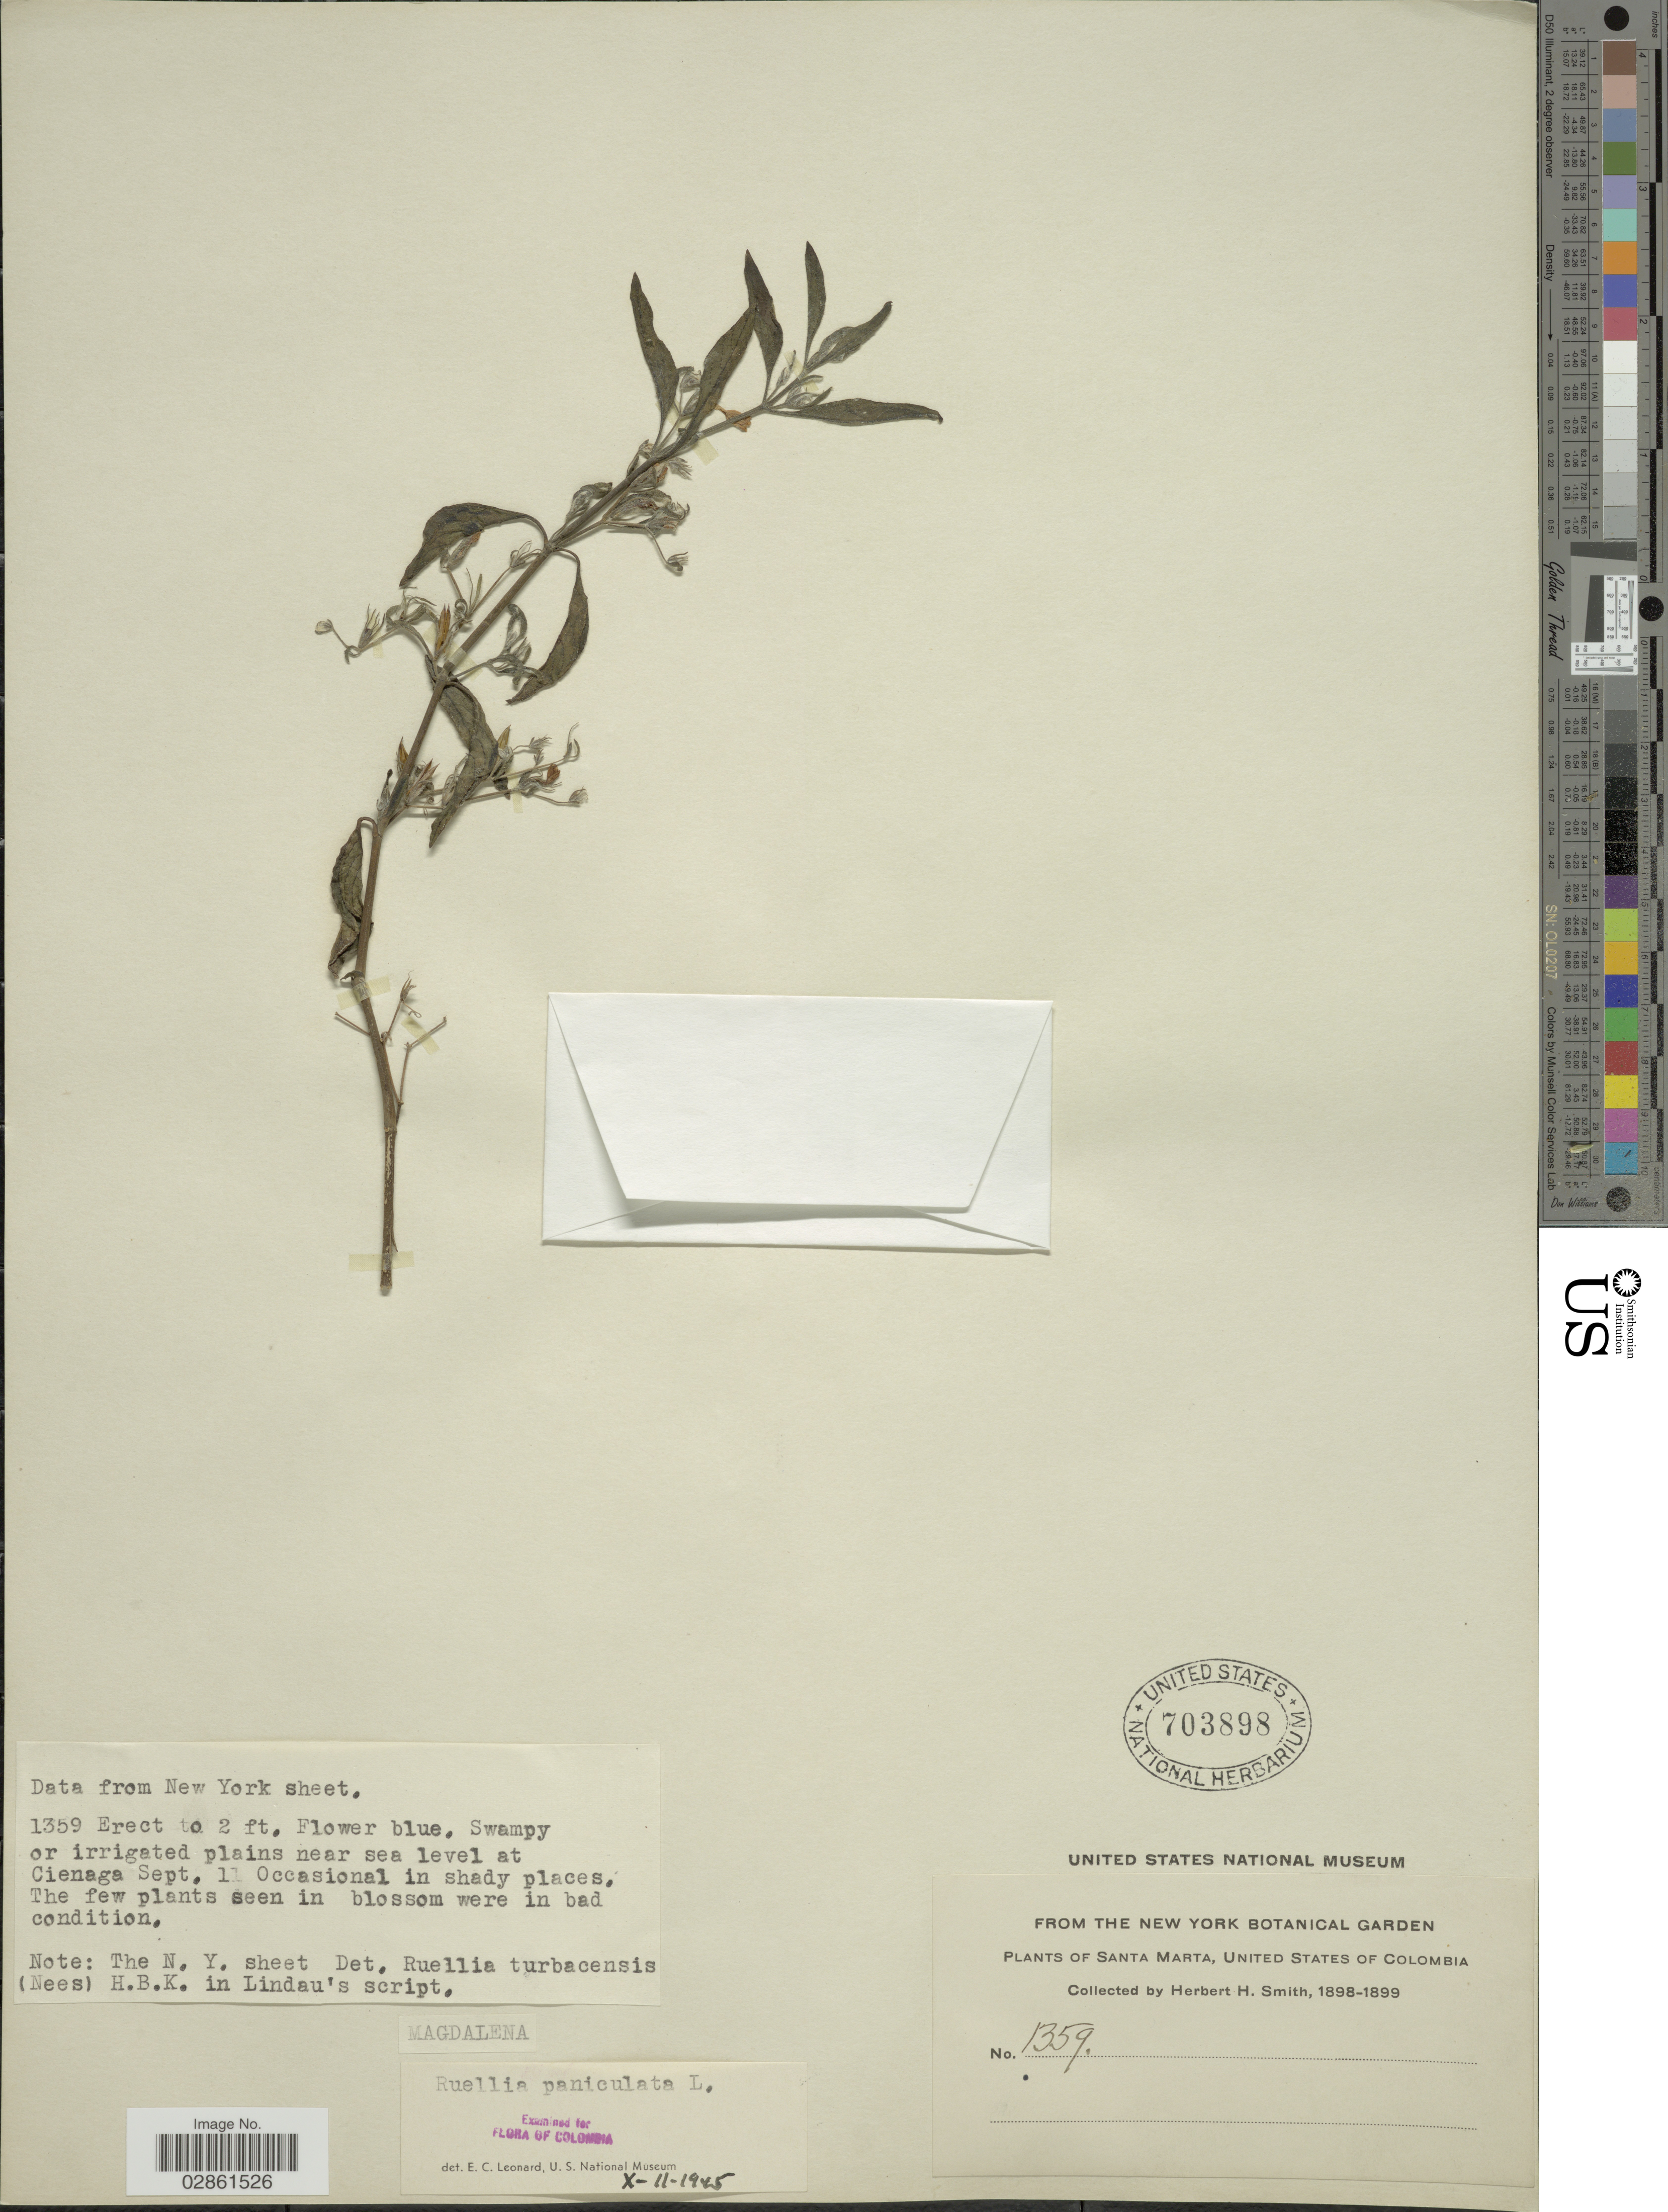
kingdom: Plantae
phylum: Tracheophyta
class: Magnoliopsida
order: Lamiales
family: Acanthaceae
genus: Ruellia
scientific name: Ruellia paniculata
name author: L.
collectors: Herbert H. Smith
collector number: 1359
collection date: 1898-09-11/1899-09-11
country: Colombia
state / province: Magdalena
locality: Santa Marta, United States of Colombia. Cienaga.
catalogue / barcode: US 703898